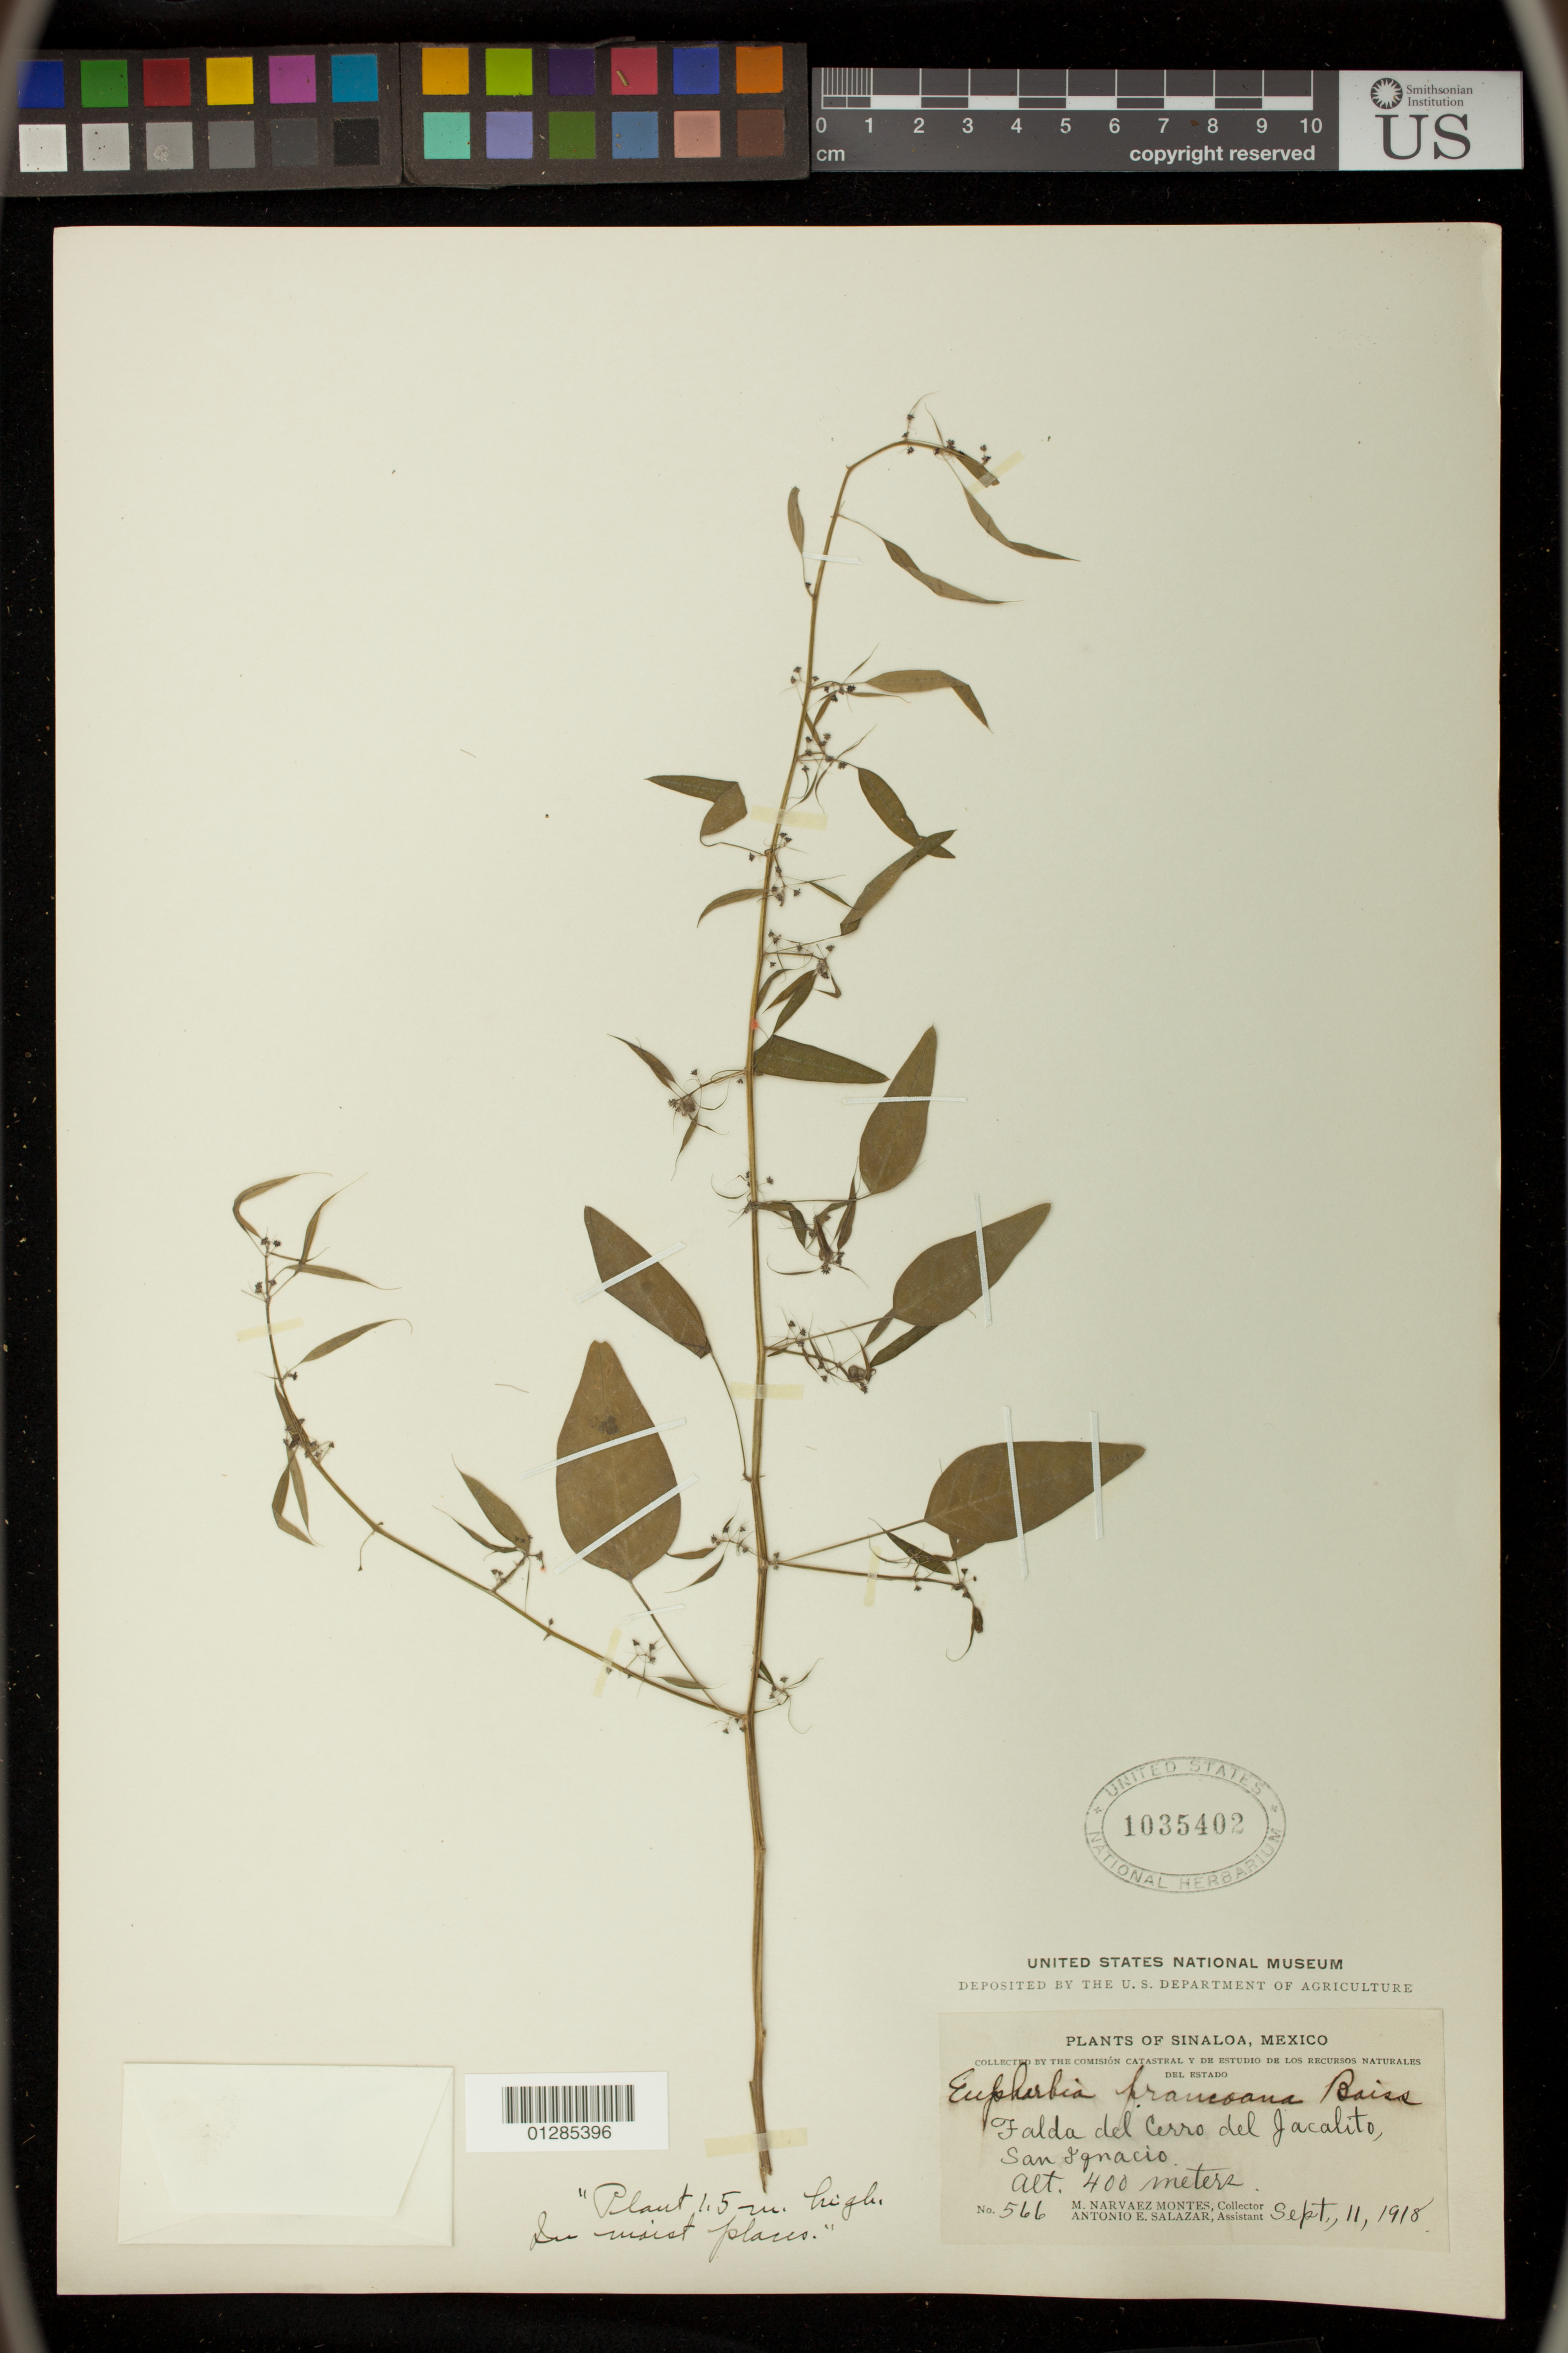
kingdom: Plantae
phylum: Tracheophyta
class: Magnoliopsida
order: Malpighiales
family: Euphorbiaceae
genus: Euphorbia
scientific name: Euphorbia francoana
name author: Boiss.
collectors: M. Montes & A. E. Salazar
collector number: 566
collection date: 1918-09-11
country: Mexico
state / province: Sinaloa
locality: Falda del Cerro del Jacalito, San Ignacio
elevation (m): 400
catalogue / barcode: US 1035402